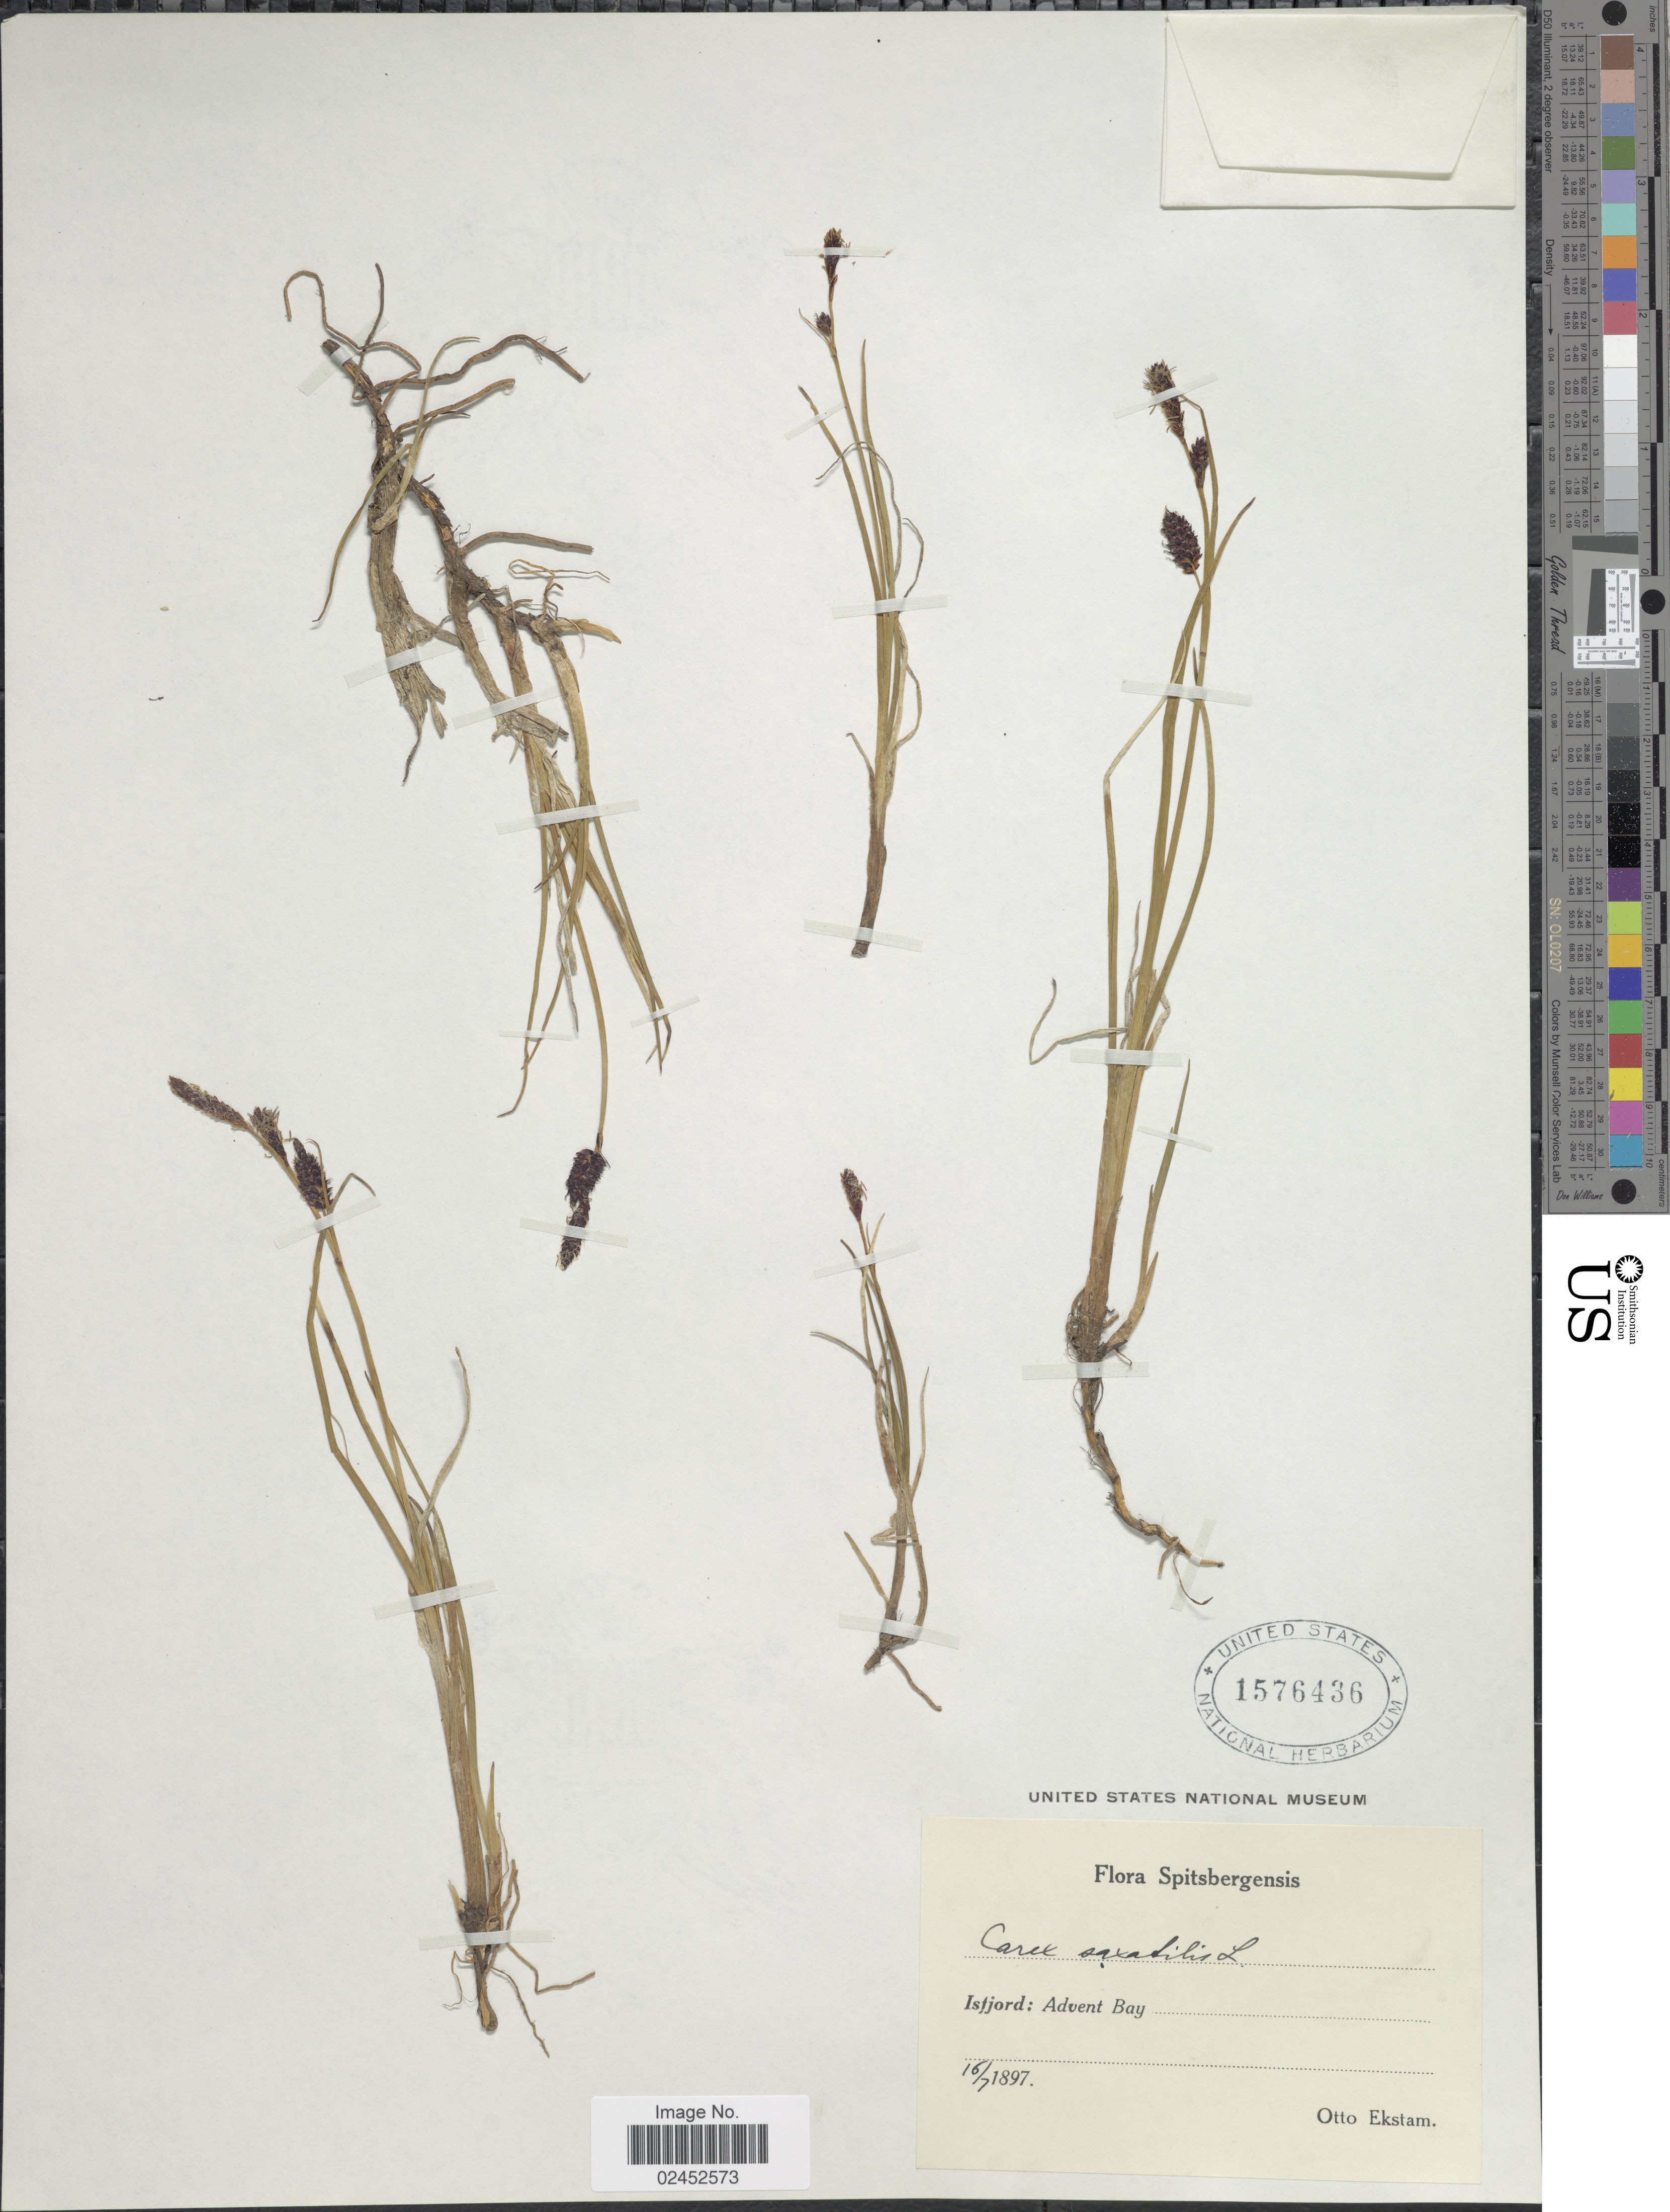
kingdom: Plantae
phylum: Tracheophyta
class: Liliopsida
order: Poales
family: Cyperaceae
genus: Carex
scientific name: Carex saxatilis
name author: L.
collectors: O. Ekstam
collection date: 1897-07-16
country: Norway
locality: Spitsbergensis, Isfjord: Advent Bay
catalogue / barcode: US 1576436